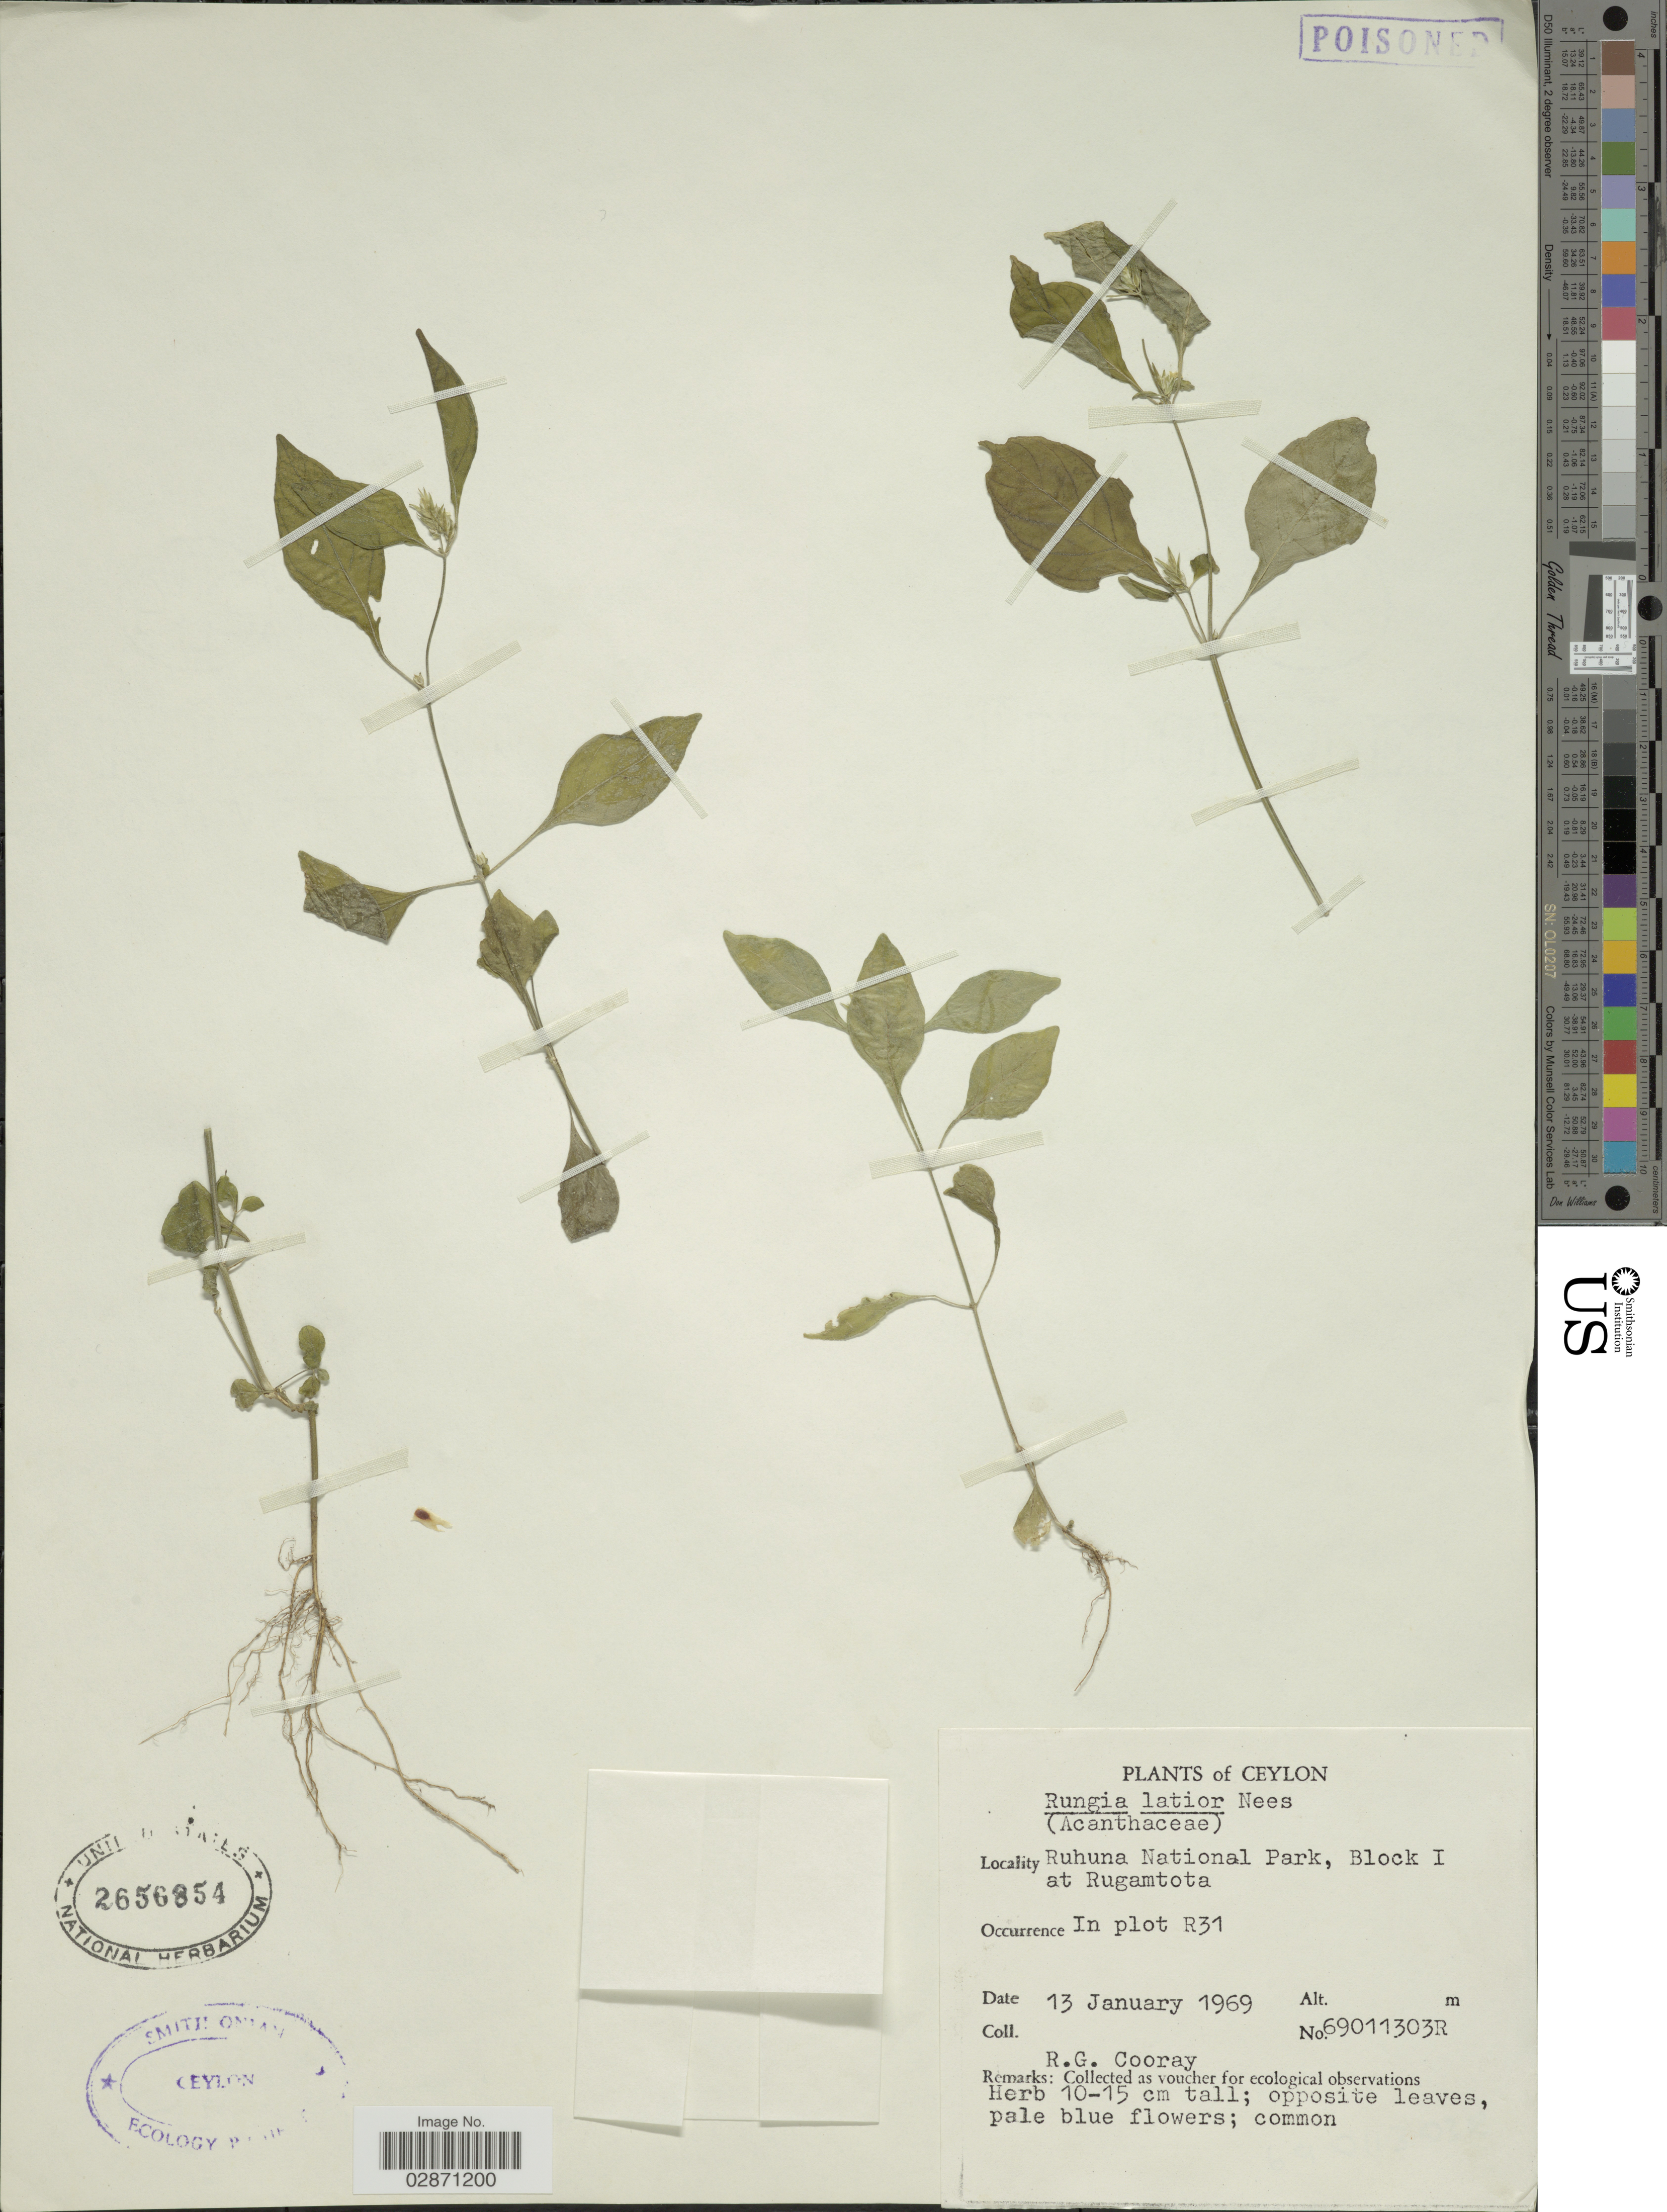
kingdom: Plantae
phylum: Tracheophyta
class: Magnoliopsida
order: Lamiales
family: Acanthaceae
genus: Rungia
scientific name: Rungia latior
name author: Nees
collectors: R. Cooray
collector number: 69011303R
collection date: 1969-01-13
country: Sri Lanka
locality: Ceylon. Ruhuna National Park, Block I at Rugamtota. In plot R31.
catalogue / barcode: US 2656854